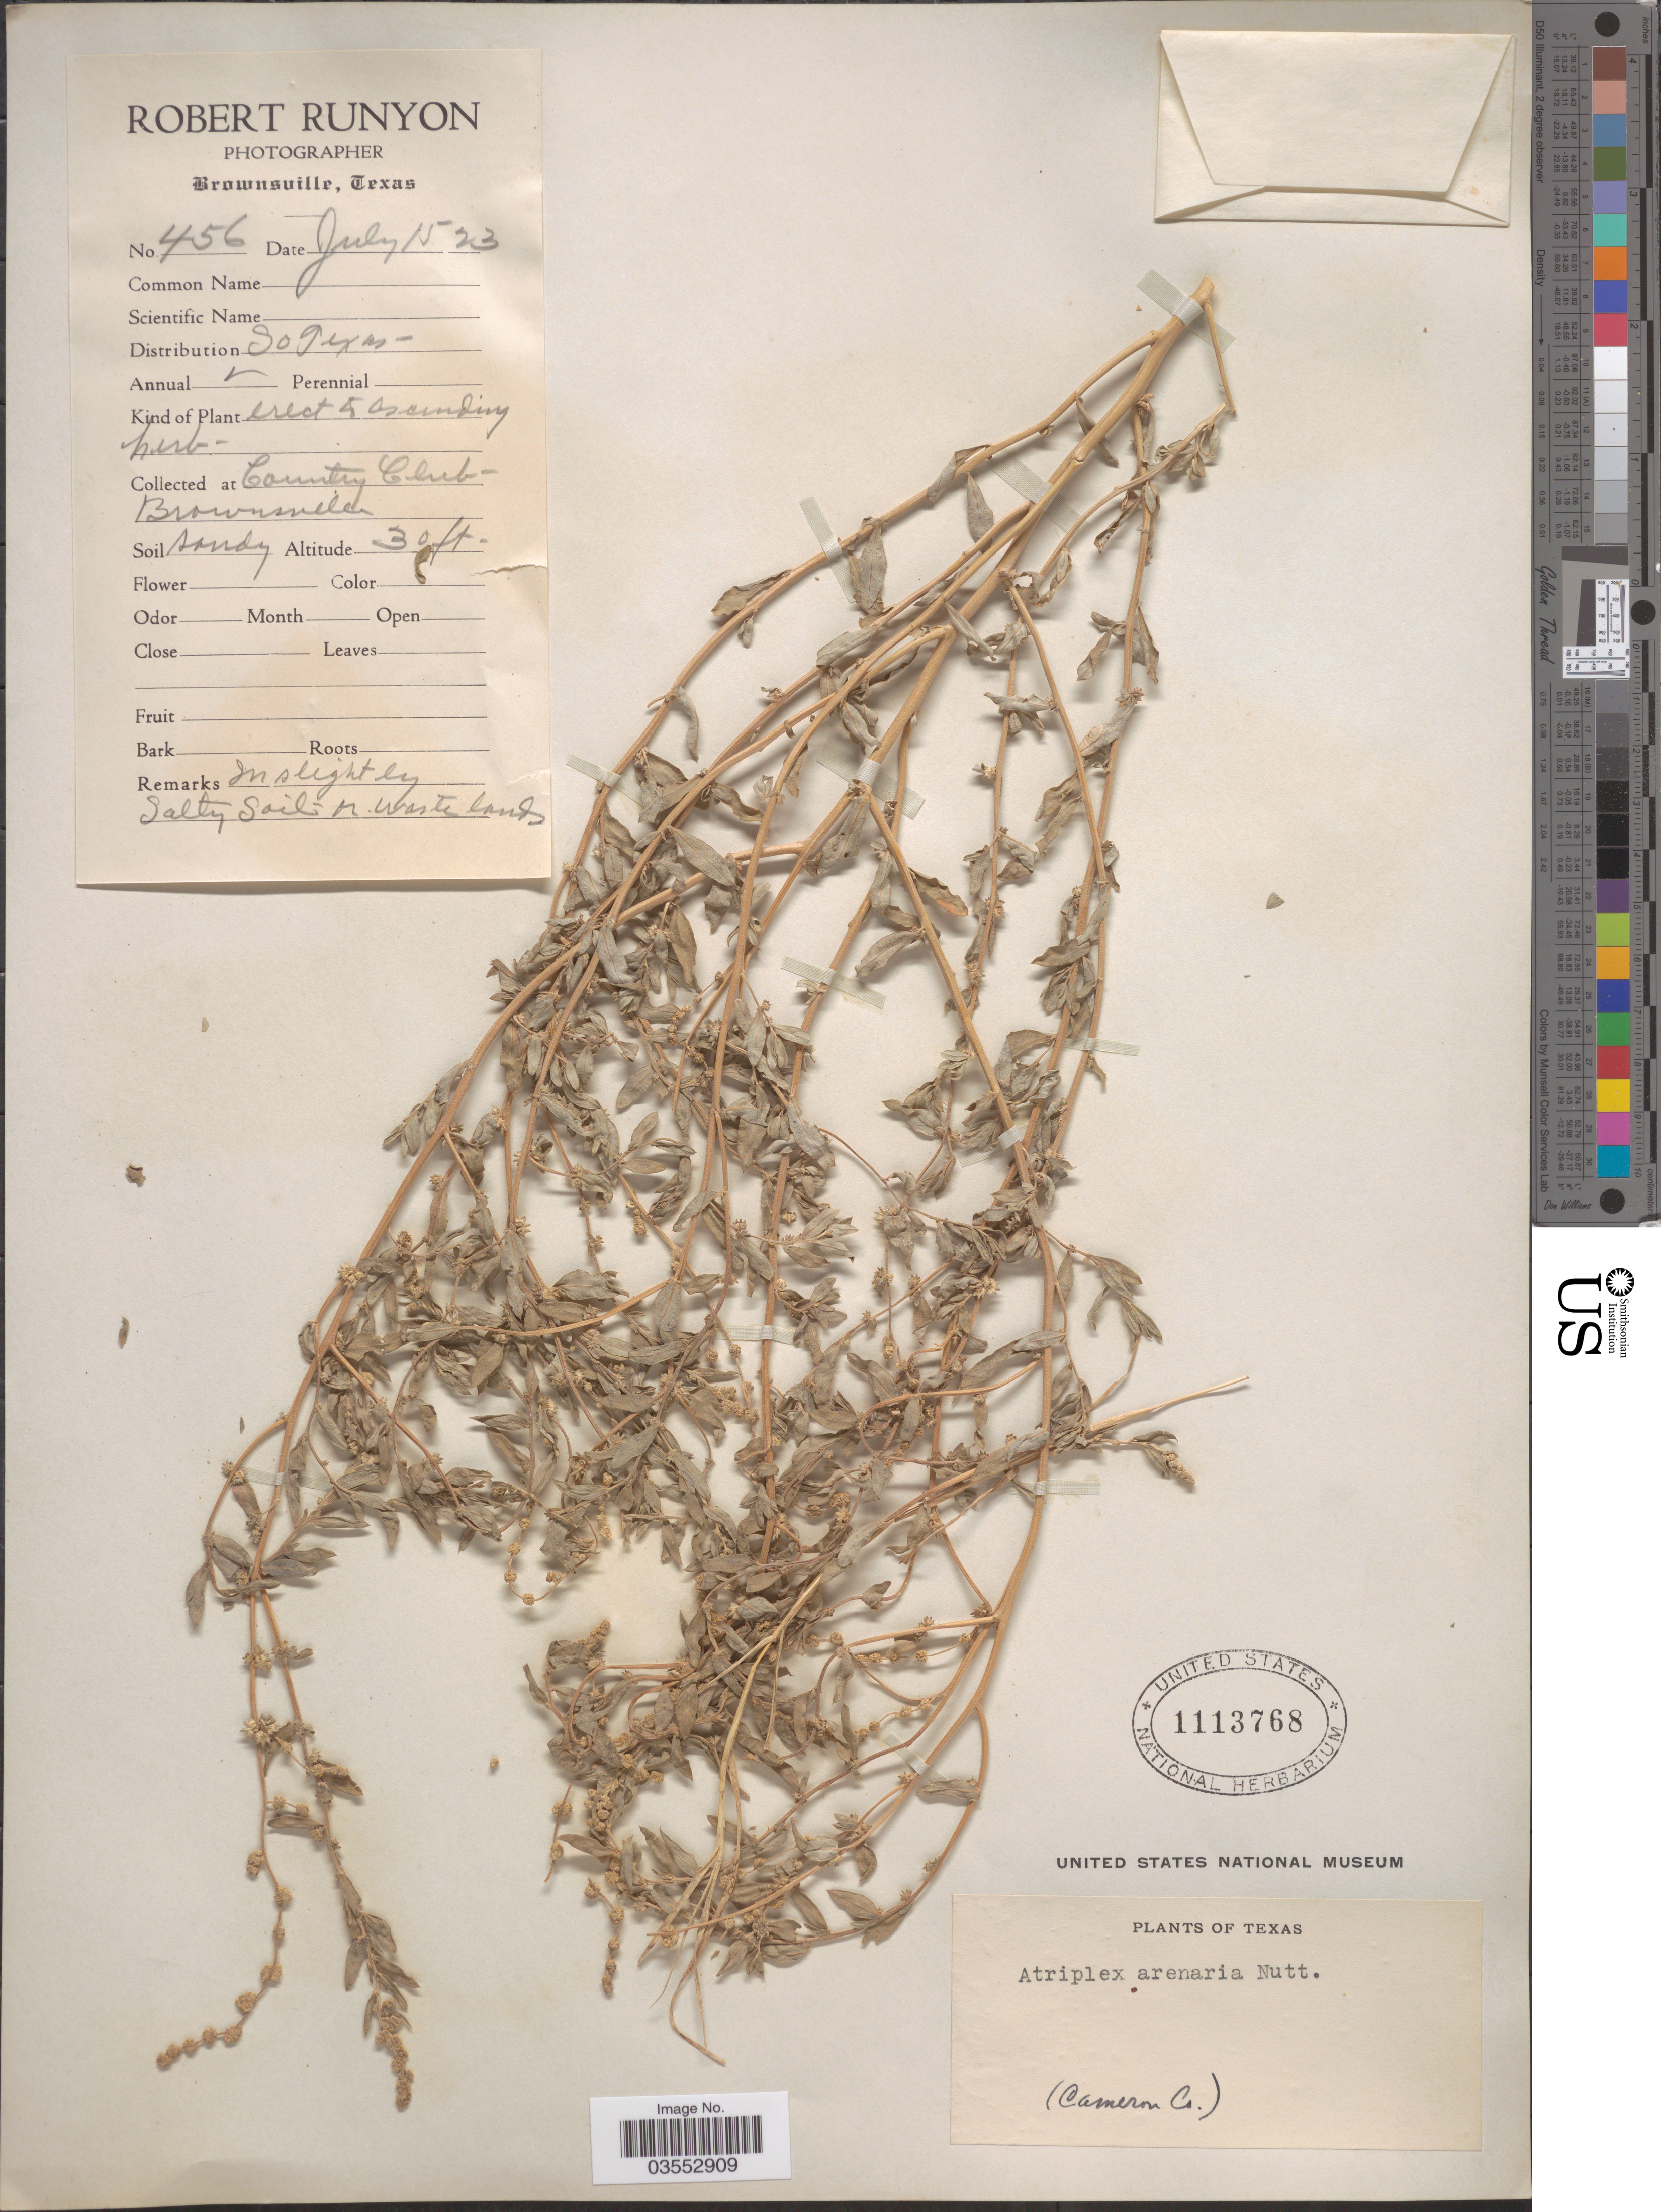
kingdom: Plantae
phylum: Tracheophyta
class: Magnoliopsida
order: Caryophyllales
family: Amaranthaceae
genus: Atriplex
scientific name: Atriplex texana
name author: S. Watson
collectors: R. Runyon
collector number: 456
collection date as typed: Transcribed d/m/y: 15/7/23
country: United States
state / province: Texas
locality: So Texas. Country Club-Brownsville.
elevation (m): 9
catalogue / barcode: US 1113768